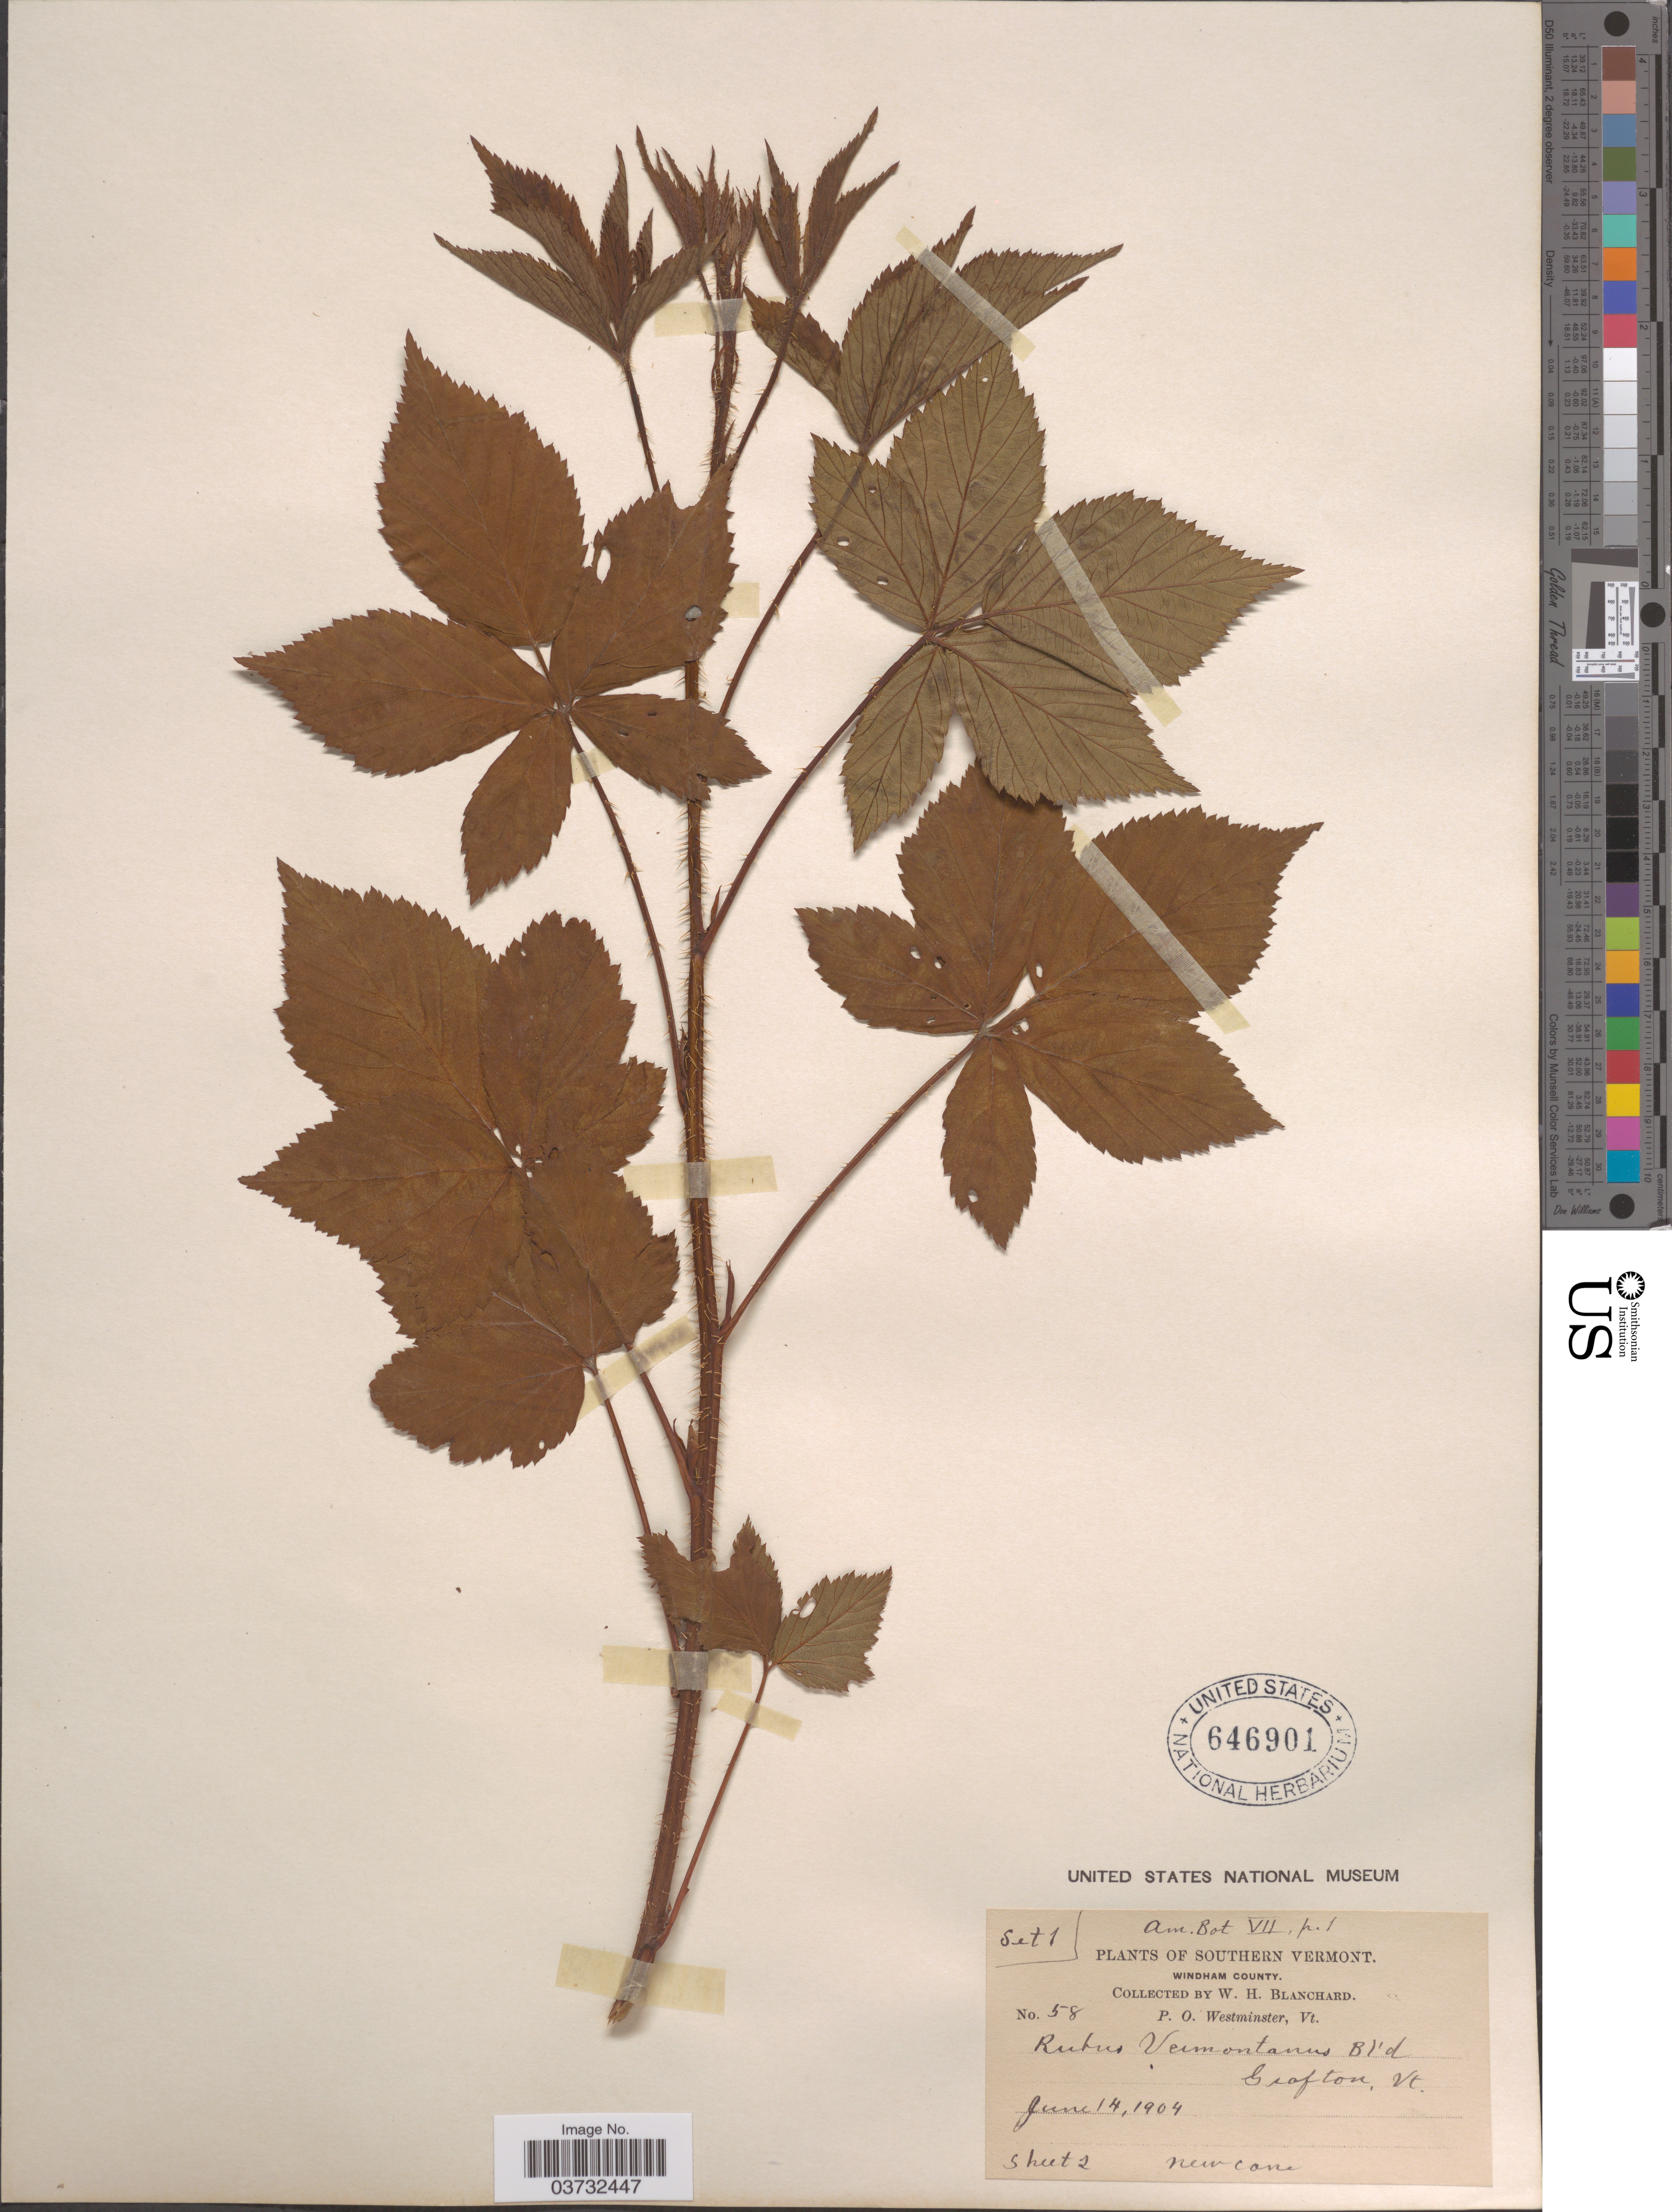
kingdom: Plantae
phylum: Tracheophyta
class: Magnoliopsida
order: Rosales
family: Rosaceae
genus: Rubus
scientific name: Rubus vermontanus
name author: Blanch.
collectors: W. H. Blanchard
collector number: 58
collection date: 1904-06-14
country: United States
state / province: Vermont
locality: Southern Vermont. Windham County. Grafton.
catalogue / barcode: US 646901